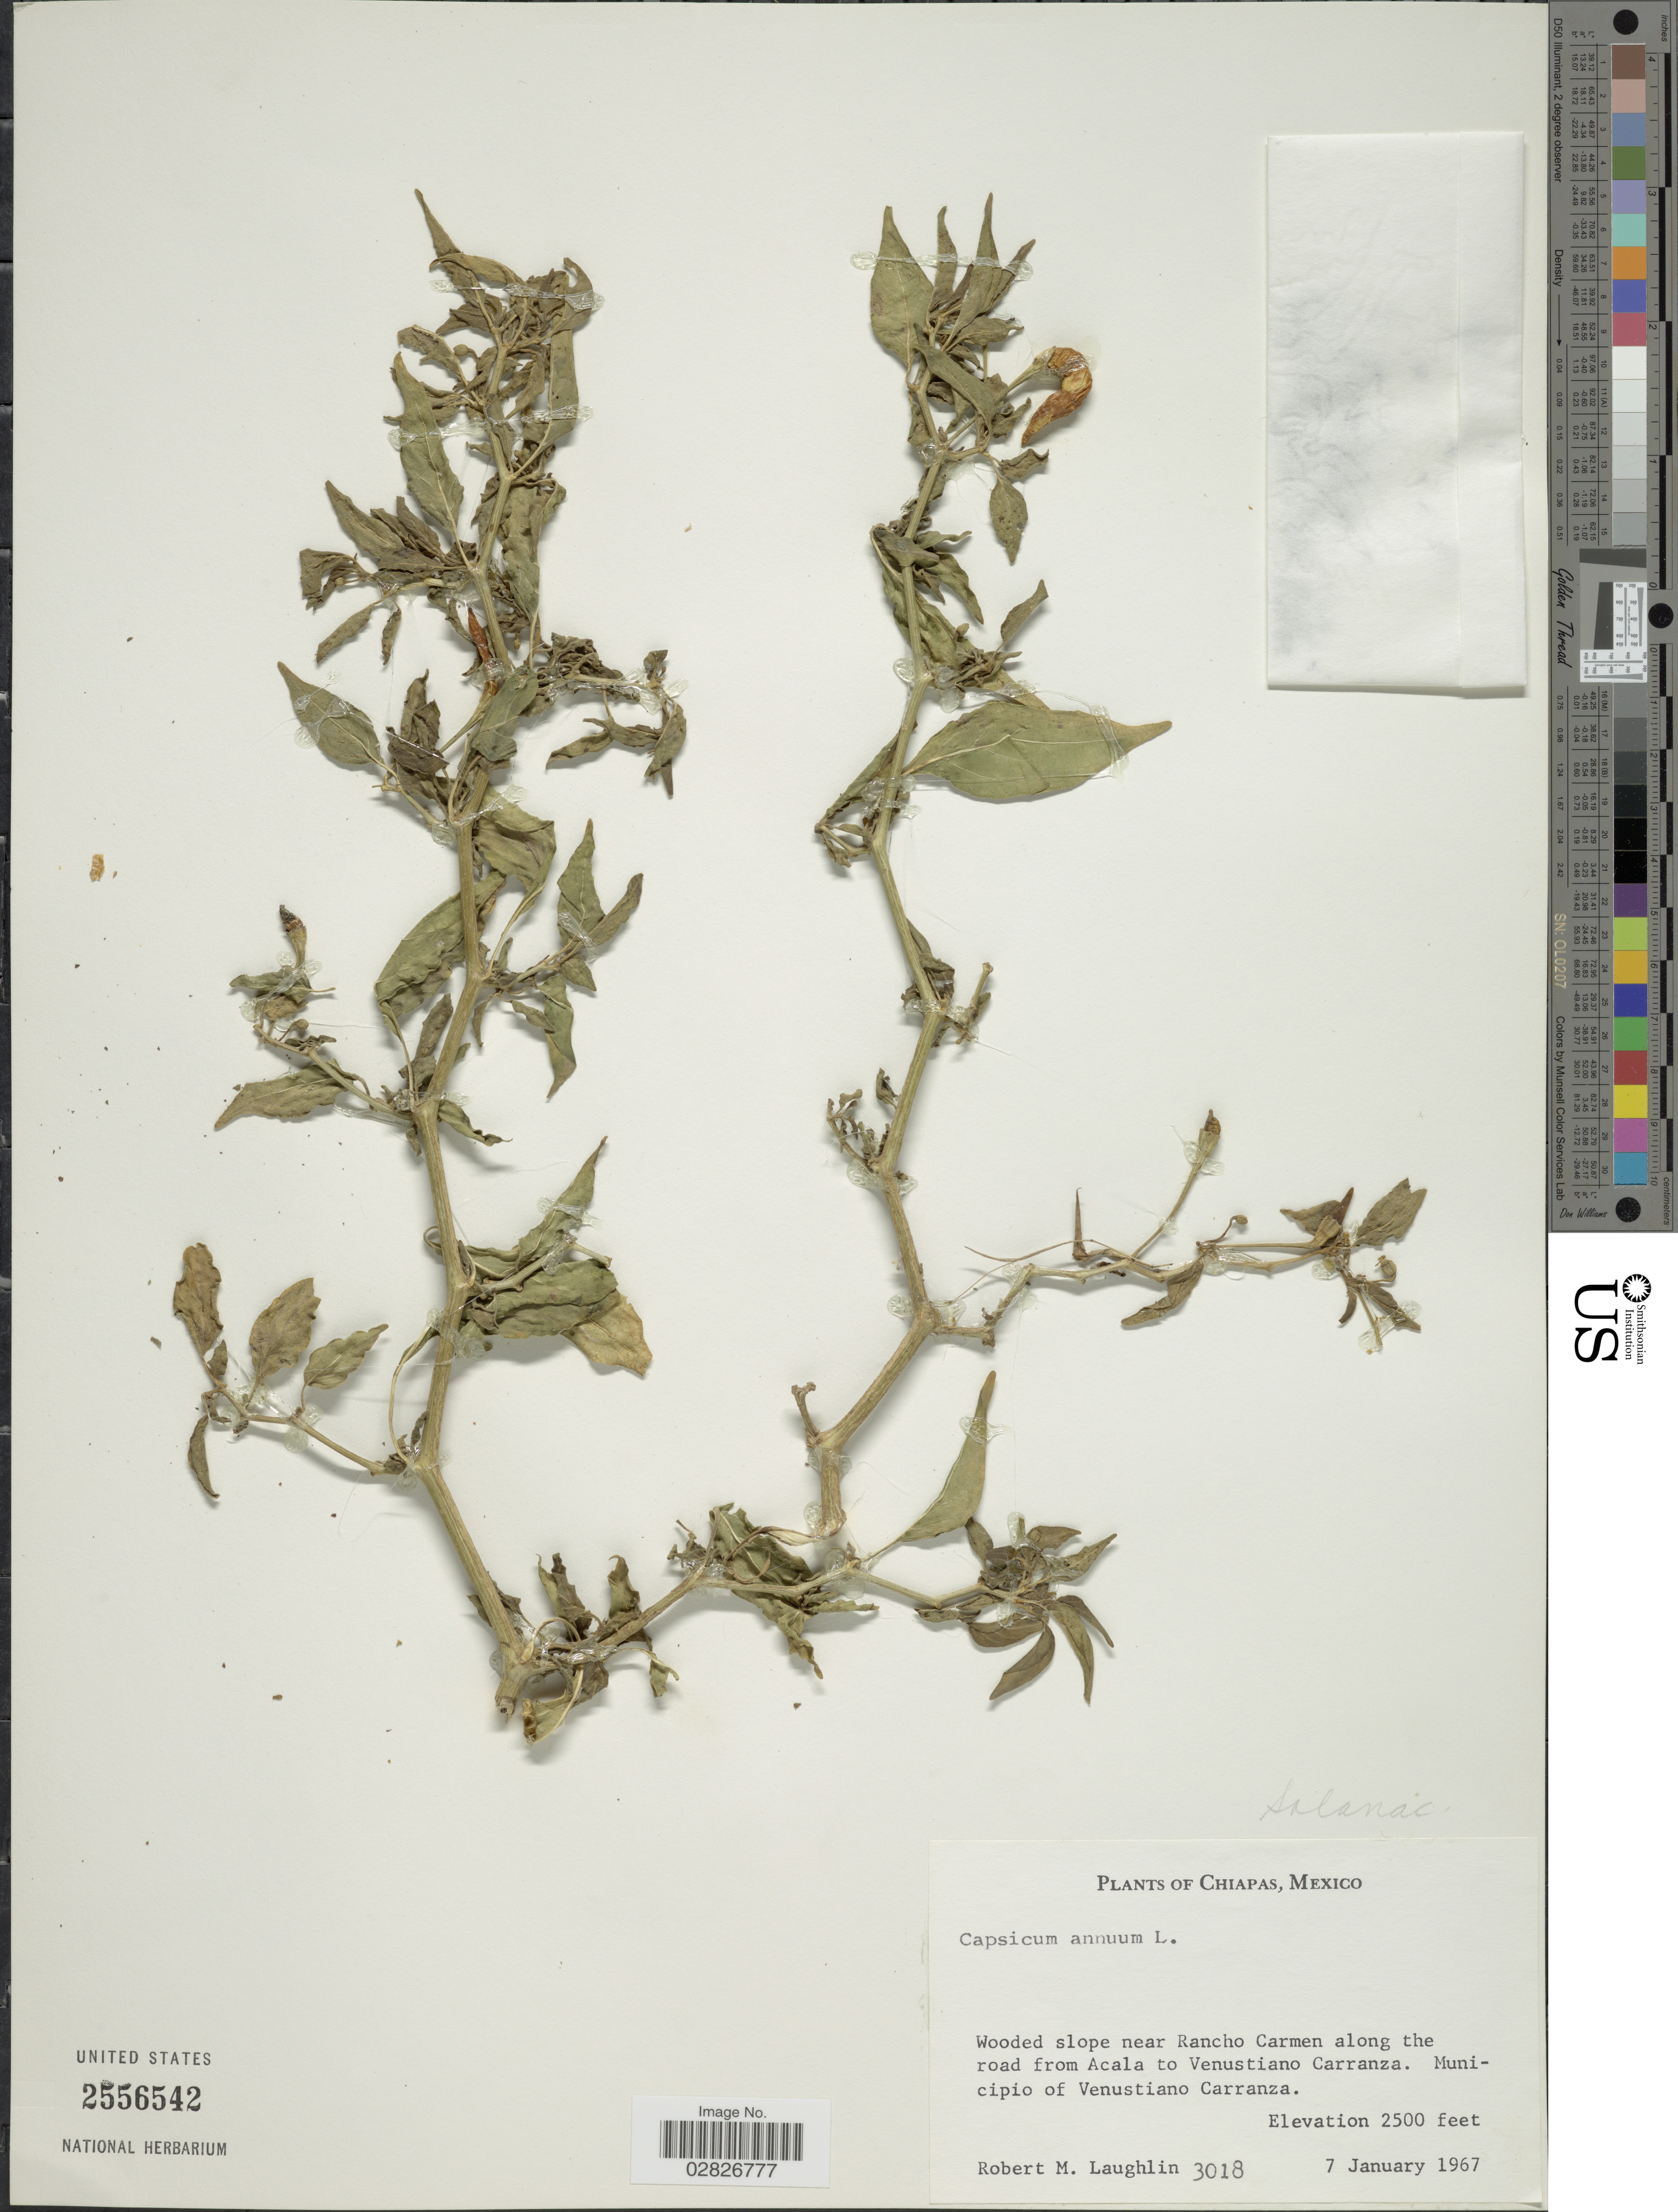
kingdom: Plantae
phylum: Tracheophyta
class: Magnoliopsida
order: Solanales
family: Solanaceae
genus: Capsicum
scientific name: Capsicum annuum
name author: L.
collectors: R. M. Laughlin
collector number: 3018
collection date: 1967-01-07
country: Mexico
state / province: Chiapas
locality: Wooded slope near Rancho Carmen along the road from Acala to Venustiano Carranza, Municipio of Venustiano Carranza.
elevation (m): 762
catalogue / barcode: US 2556542